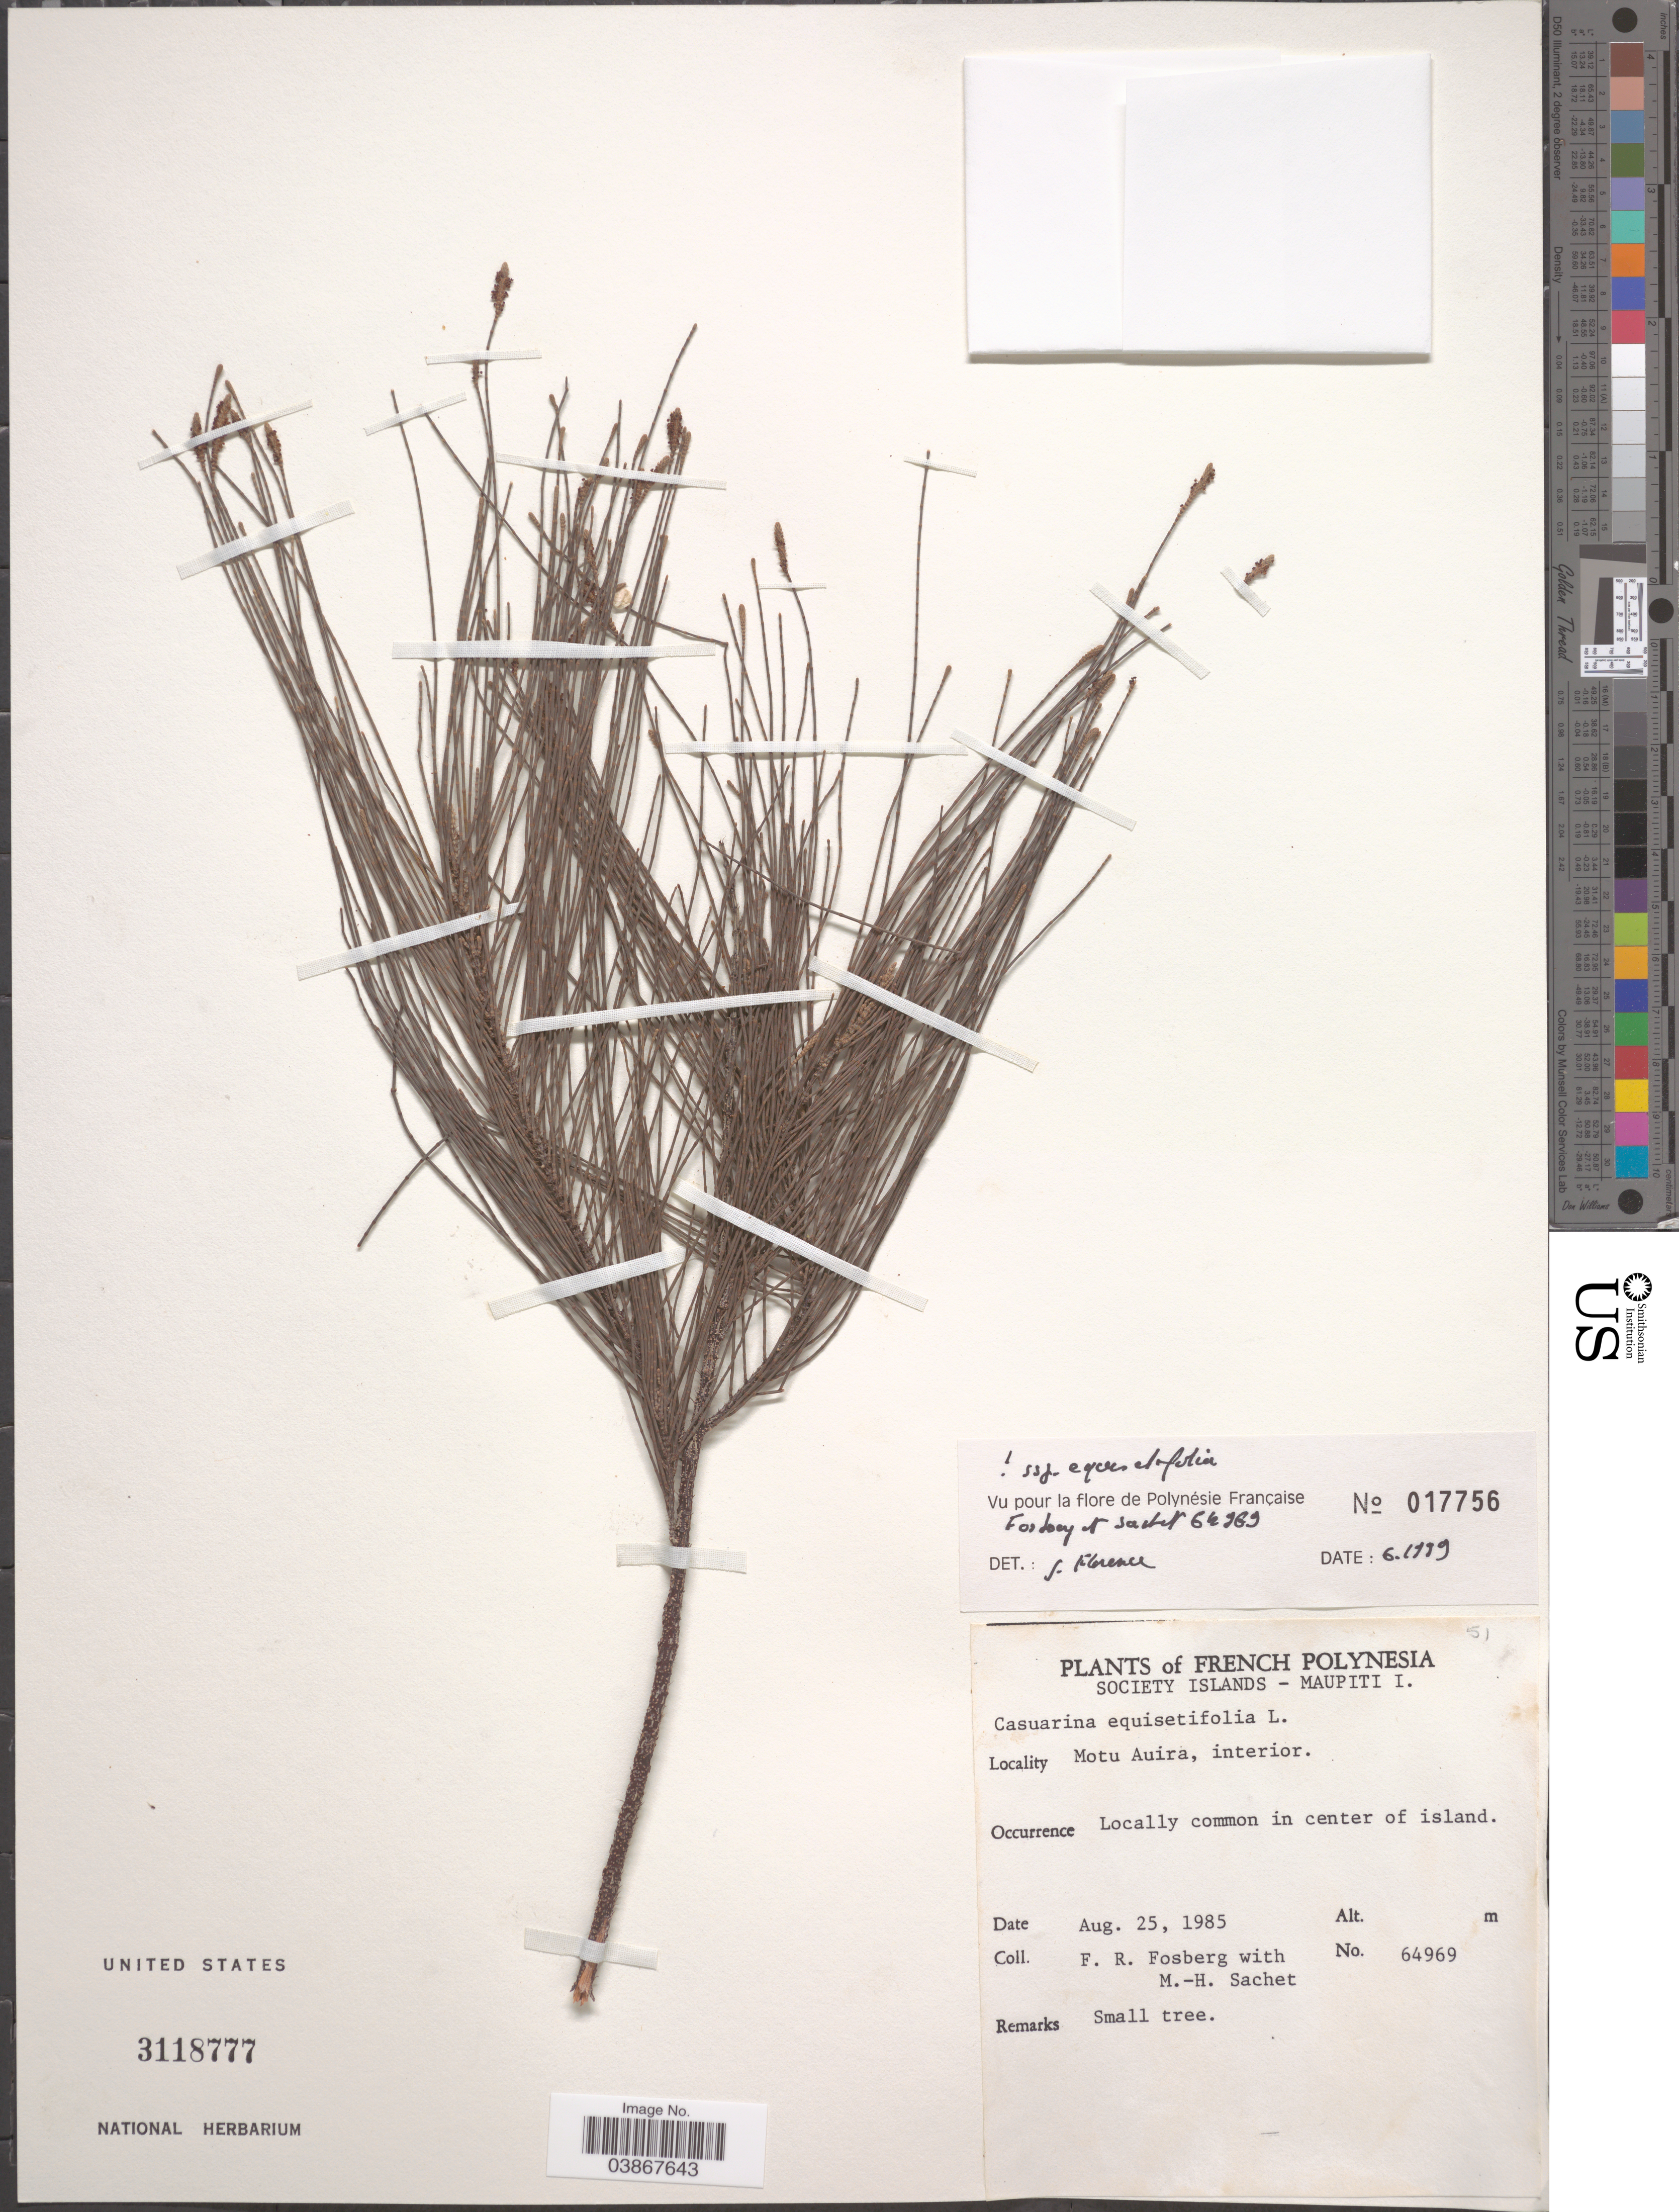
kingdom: Plantae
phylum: Tracheophyta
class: Magnoliopsida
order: Fagales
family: Casuarinaceae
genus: Casuarina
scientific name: Casuarina equisetifolia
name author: L.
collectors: F. R. Fosberg & M.-H. Sachet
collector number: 64969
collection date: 1985-08-25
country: French Polynesia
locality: Society Islands - Maupiti I. Motu Auira, interior. In center of island.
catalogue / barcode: US 3118777